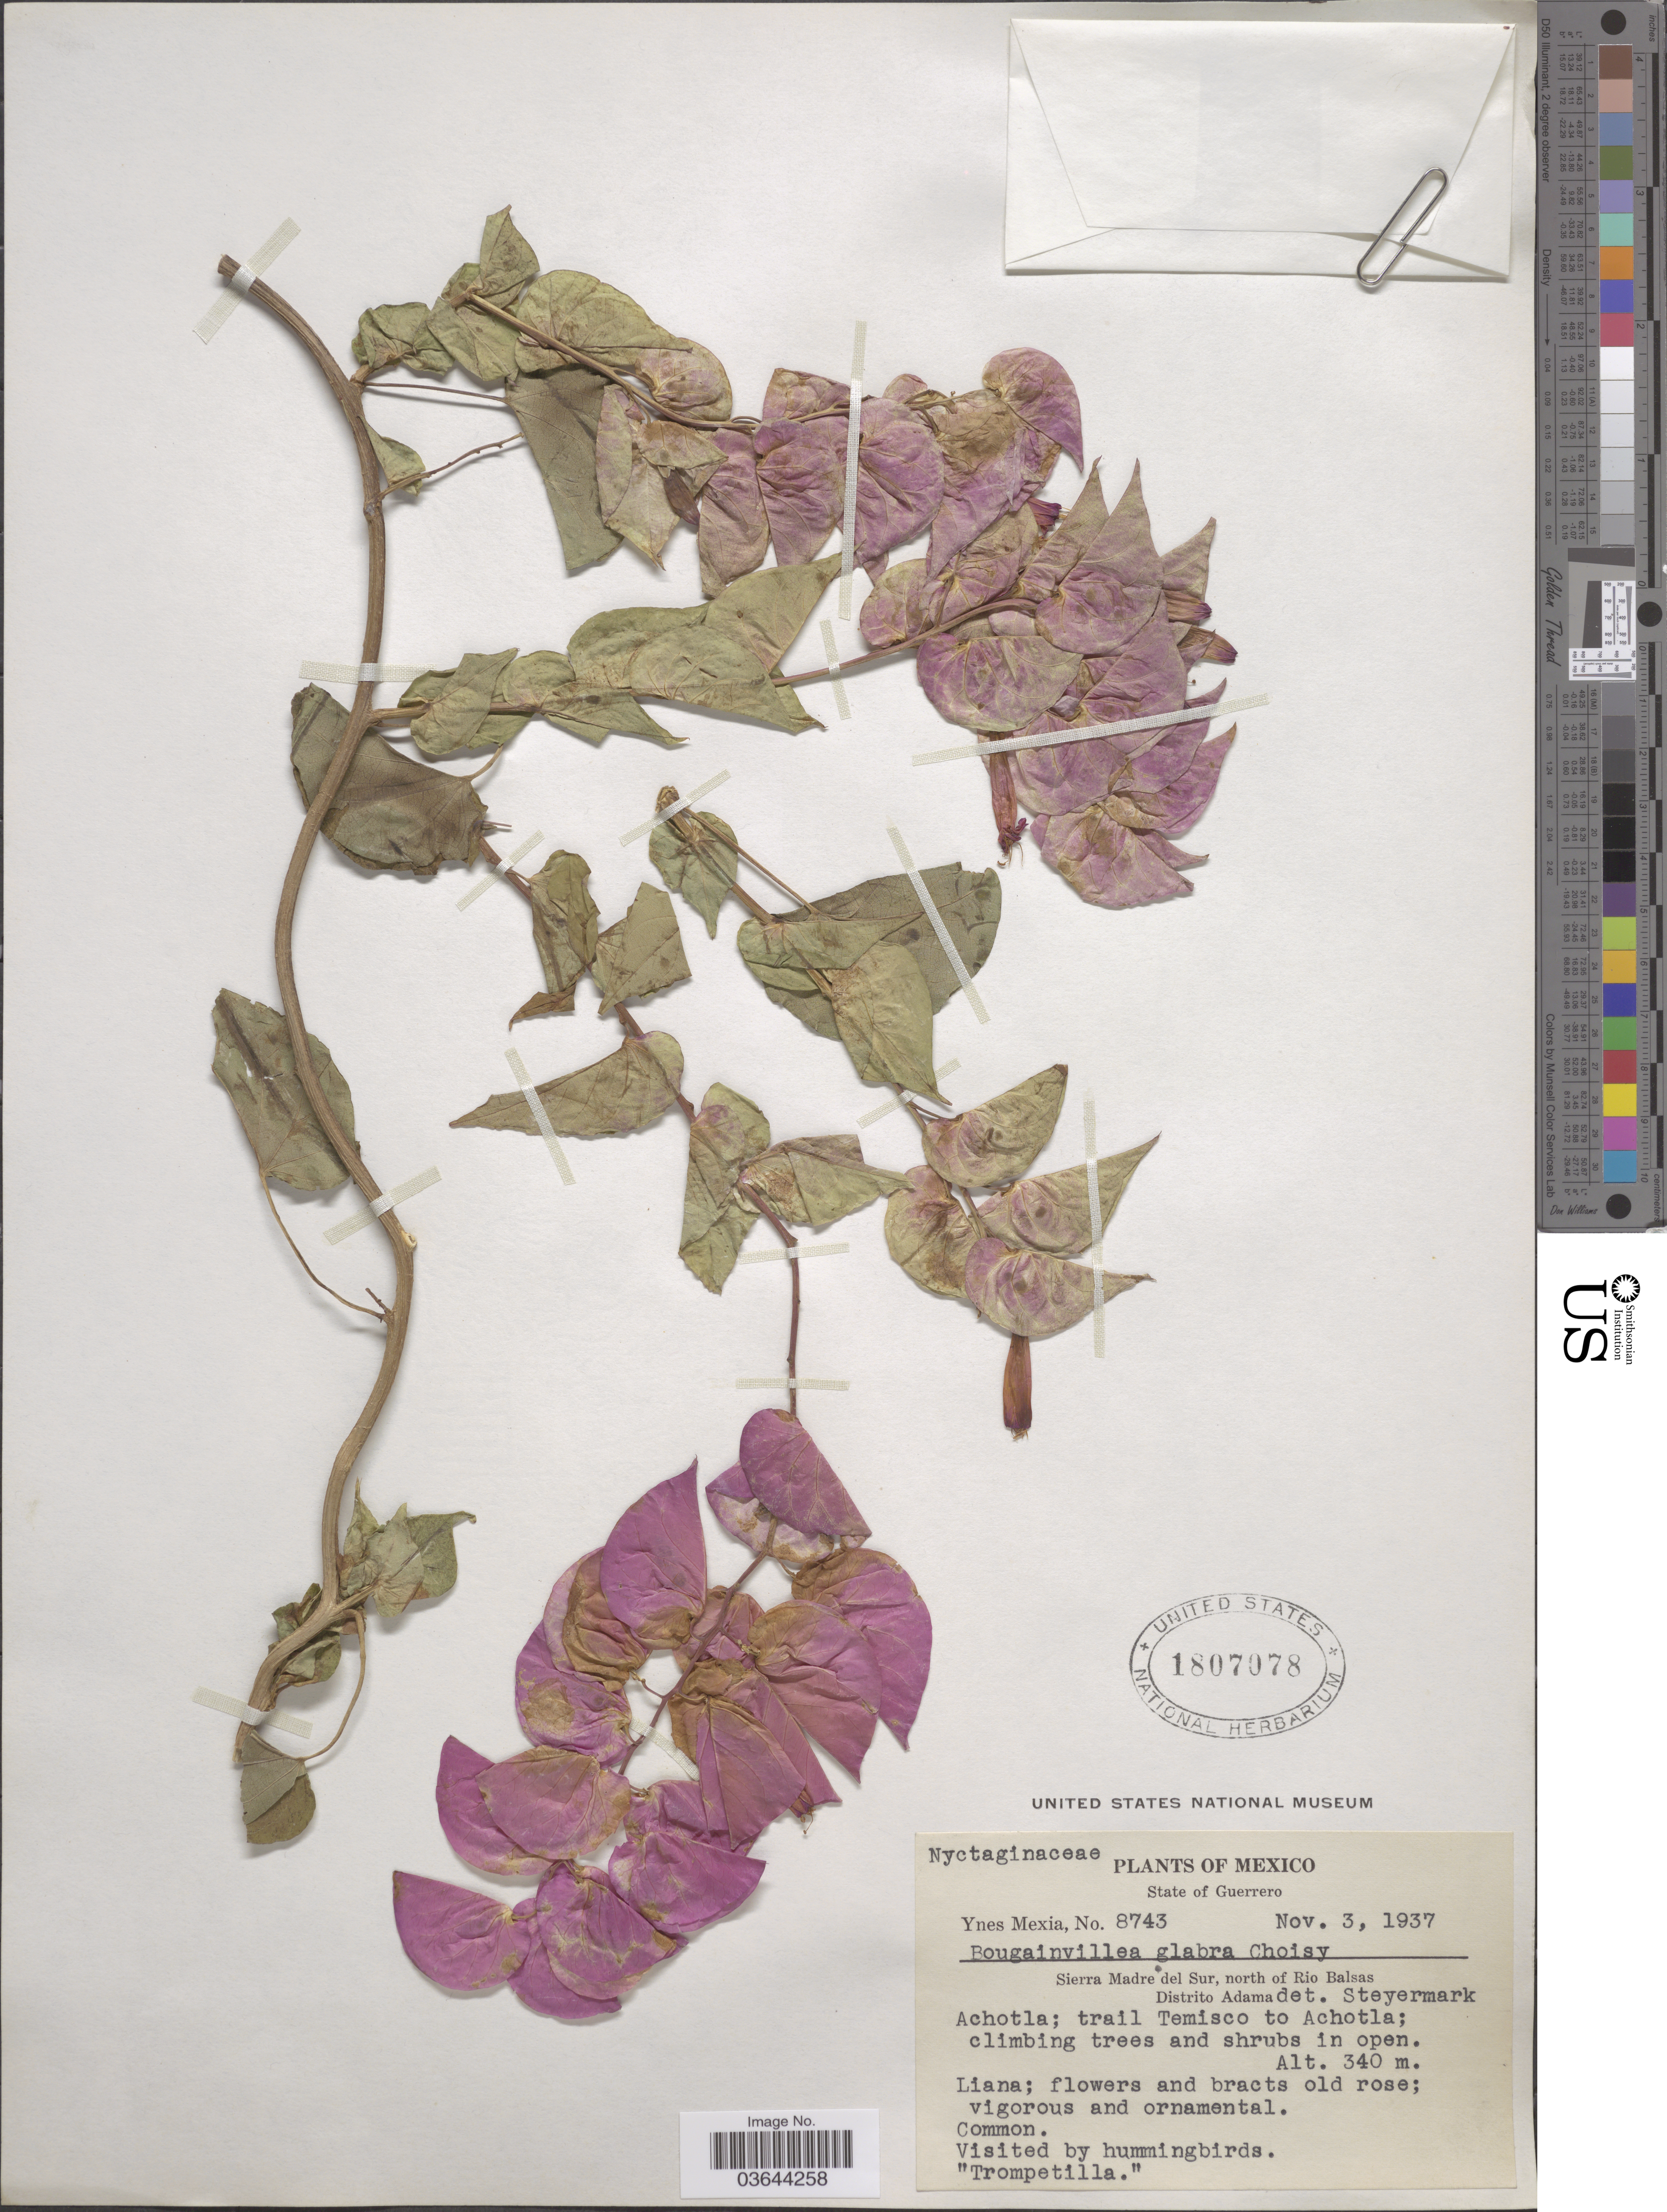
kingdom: Plantae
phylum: Tracheophyta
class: Magnoliopsida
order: Caryophyllales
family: Nyctaginaceae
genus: Bougainvillea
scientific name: Bougainvillea glabra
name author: Choisy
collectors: Y. Mexia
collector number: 8743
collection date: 1937-11-03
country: Mexico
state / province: Guerrero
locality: Sierra Madre del Sur, north of Rio Balsas. Distrito Adama. Achotla; trail Temisco to Achotla.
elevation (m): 340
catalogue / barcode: US 1807078